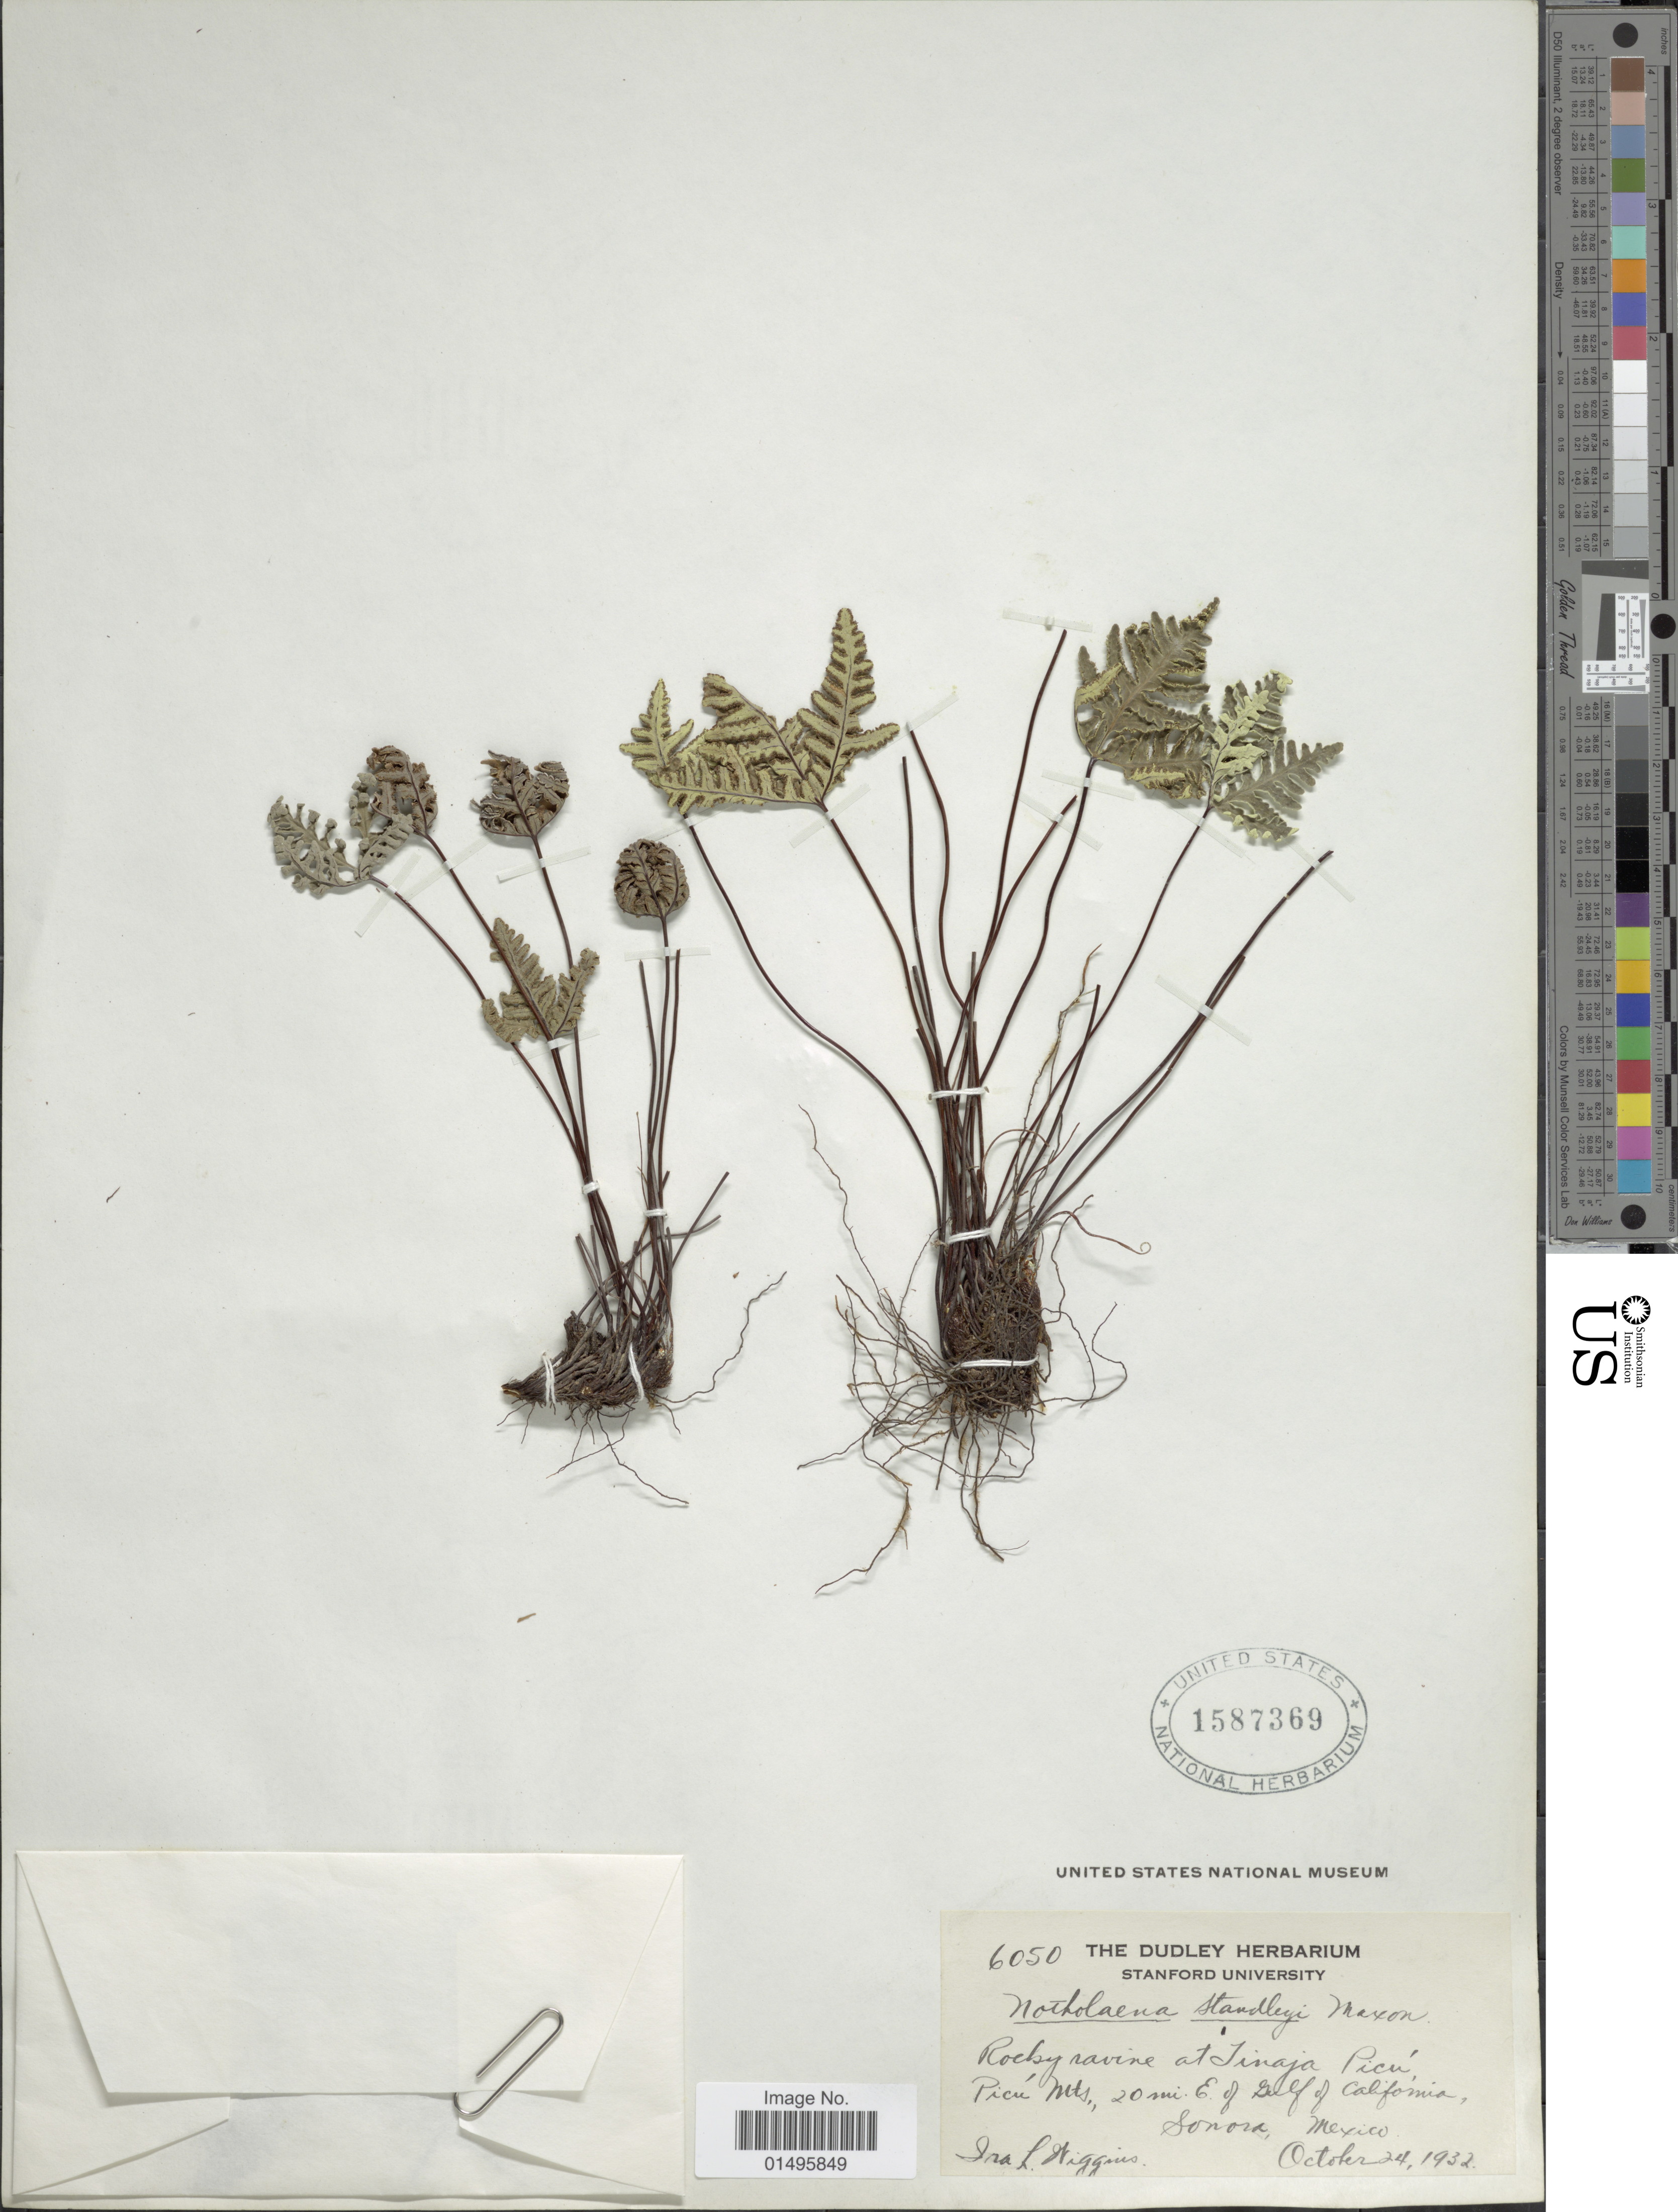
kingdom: Plantae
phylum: Tracheophyta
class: Polypodiopsida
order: Polypodiales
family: Pteridaceae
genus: Notholaena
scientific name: Notholaena standleyi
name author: Maxon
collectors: I. L. Wiggins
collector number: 6050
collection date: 1932-10-24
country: Mexico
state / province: Sonora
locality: Rocky ravine at Jinaja Picu, Picu Mts., 20 mi. E. of Gulf of California.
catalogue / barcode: US 1587369